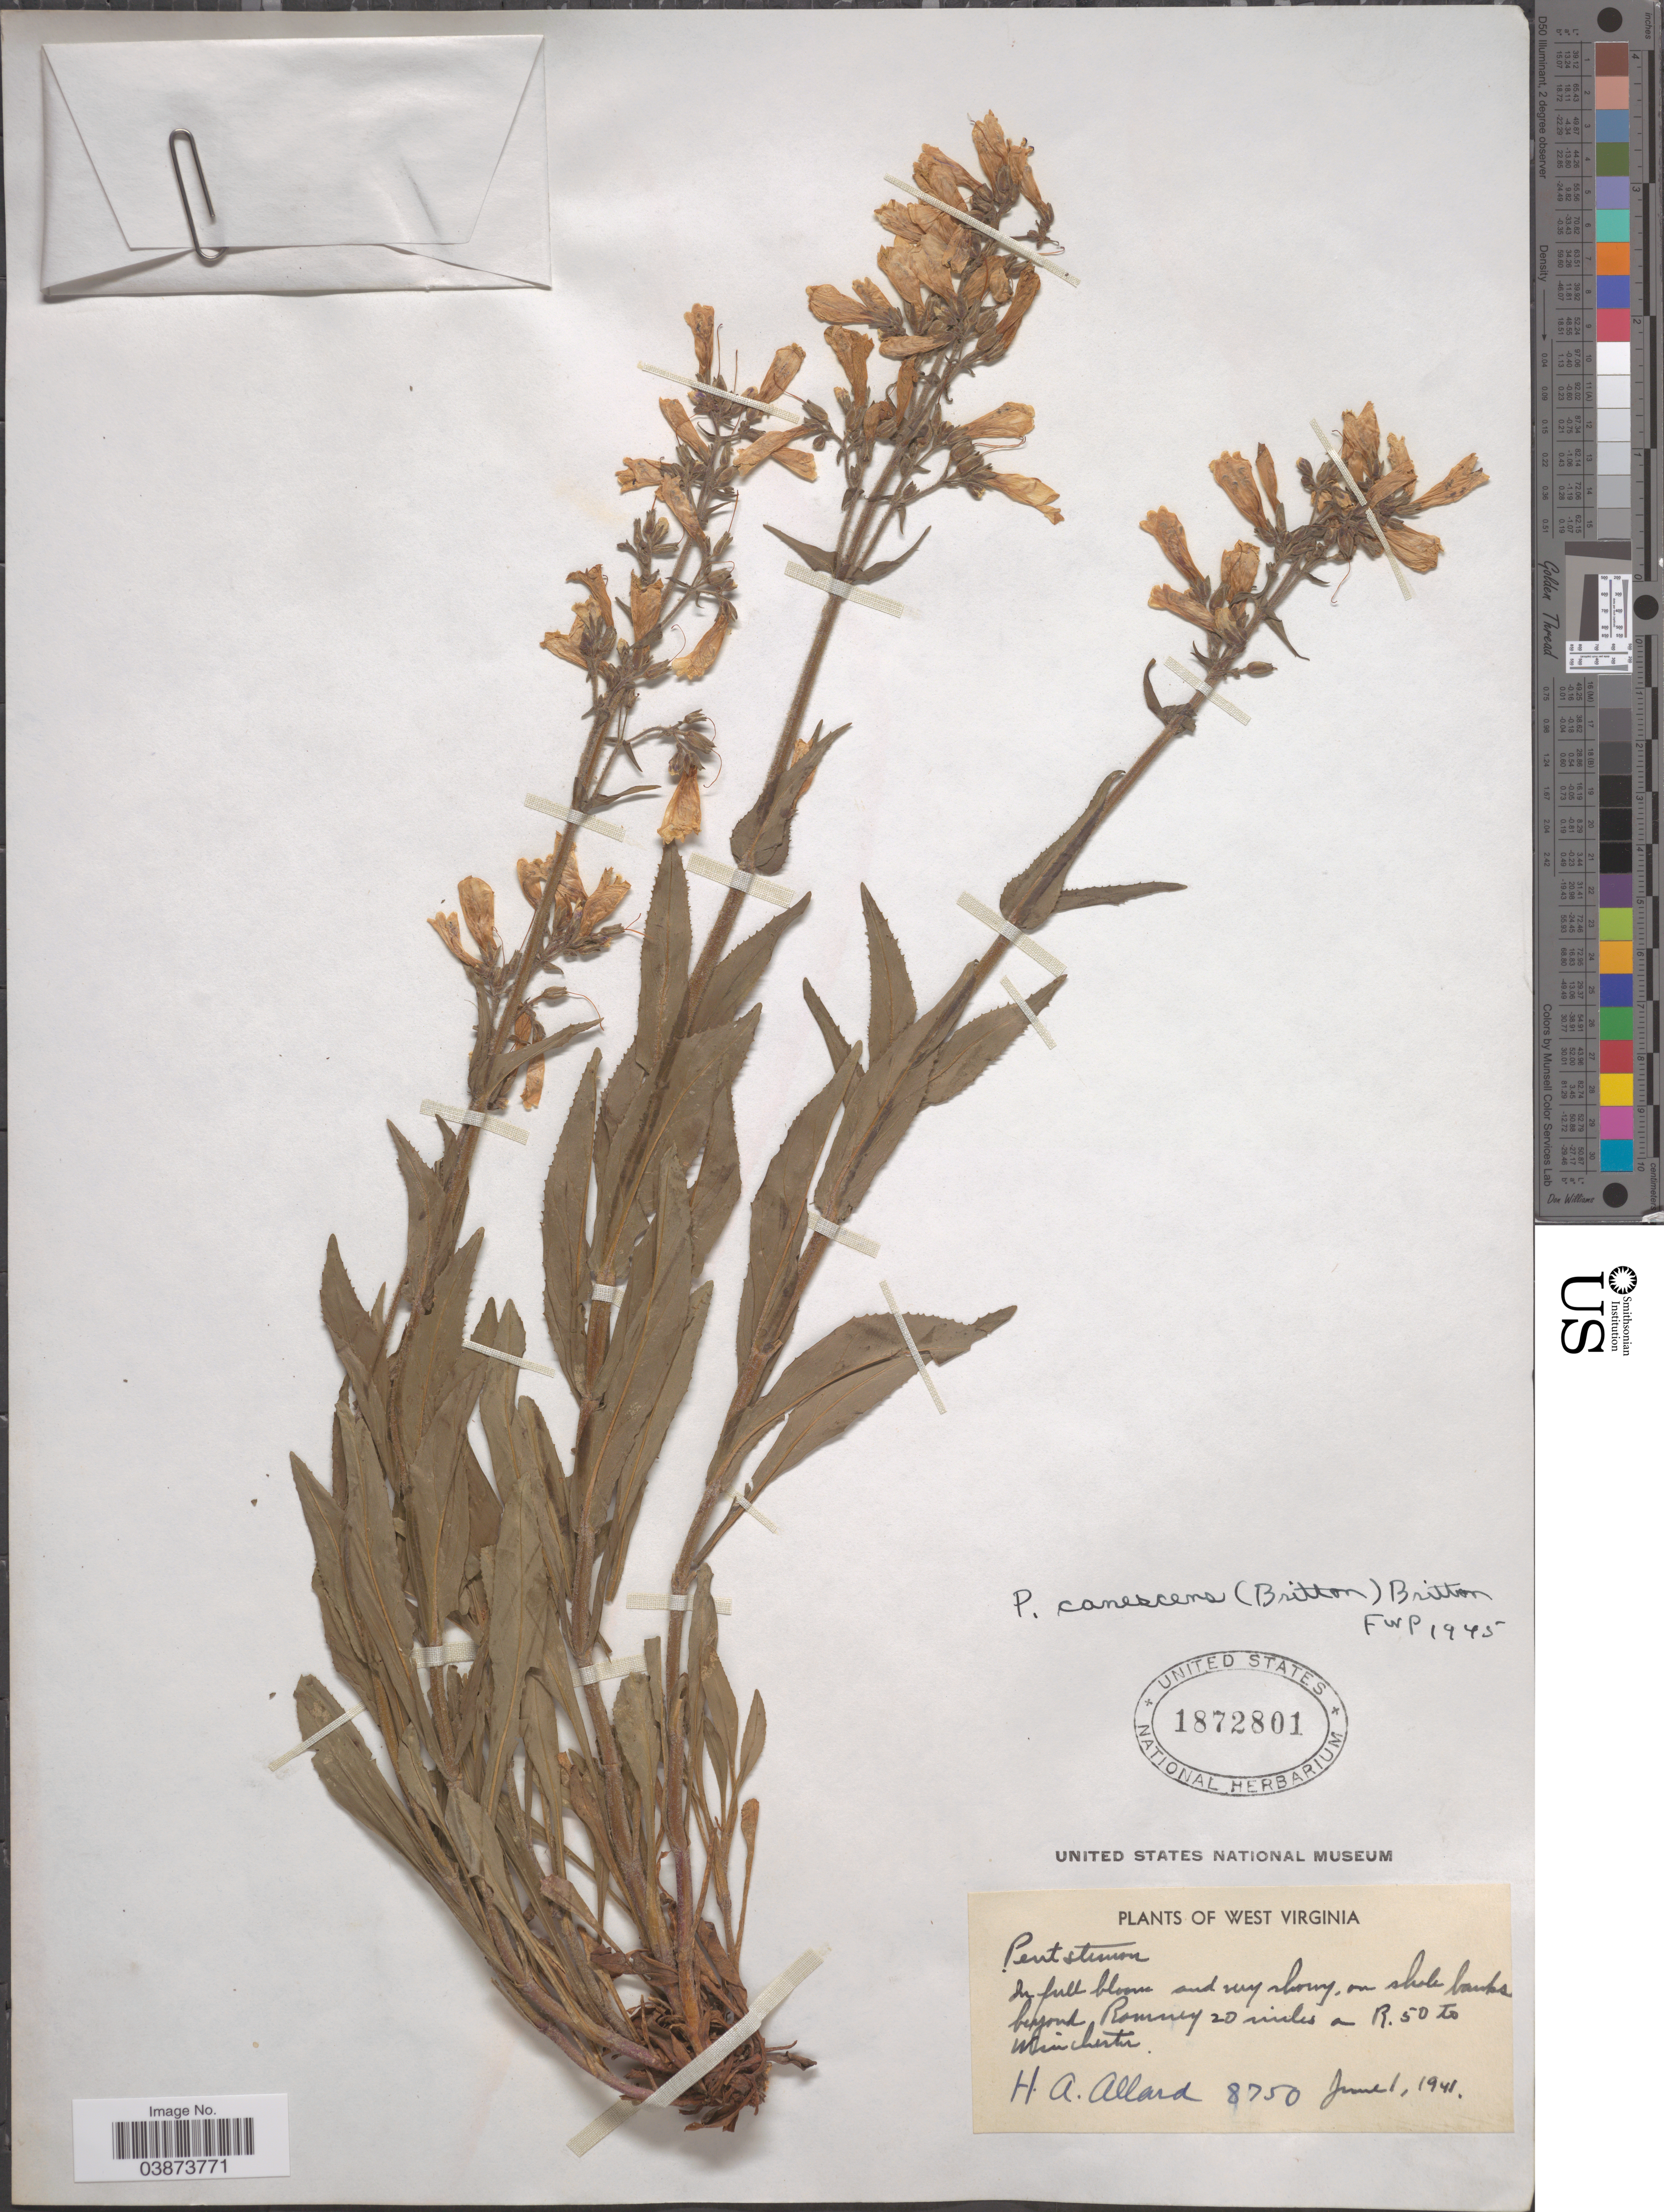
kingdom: Plantae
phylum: Tracheophyta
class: Magnoliopsida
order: Lamiales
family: Plantaginaceae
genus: Penstemon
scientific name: Penstemon canescens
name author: L.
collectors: H. A. Allard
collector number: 8750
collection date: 1941-06-01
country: United States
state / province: West Virginia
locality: On shale banks beyond Romney 20 miles a R.50 to Winchester.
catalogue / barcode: US 1872801